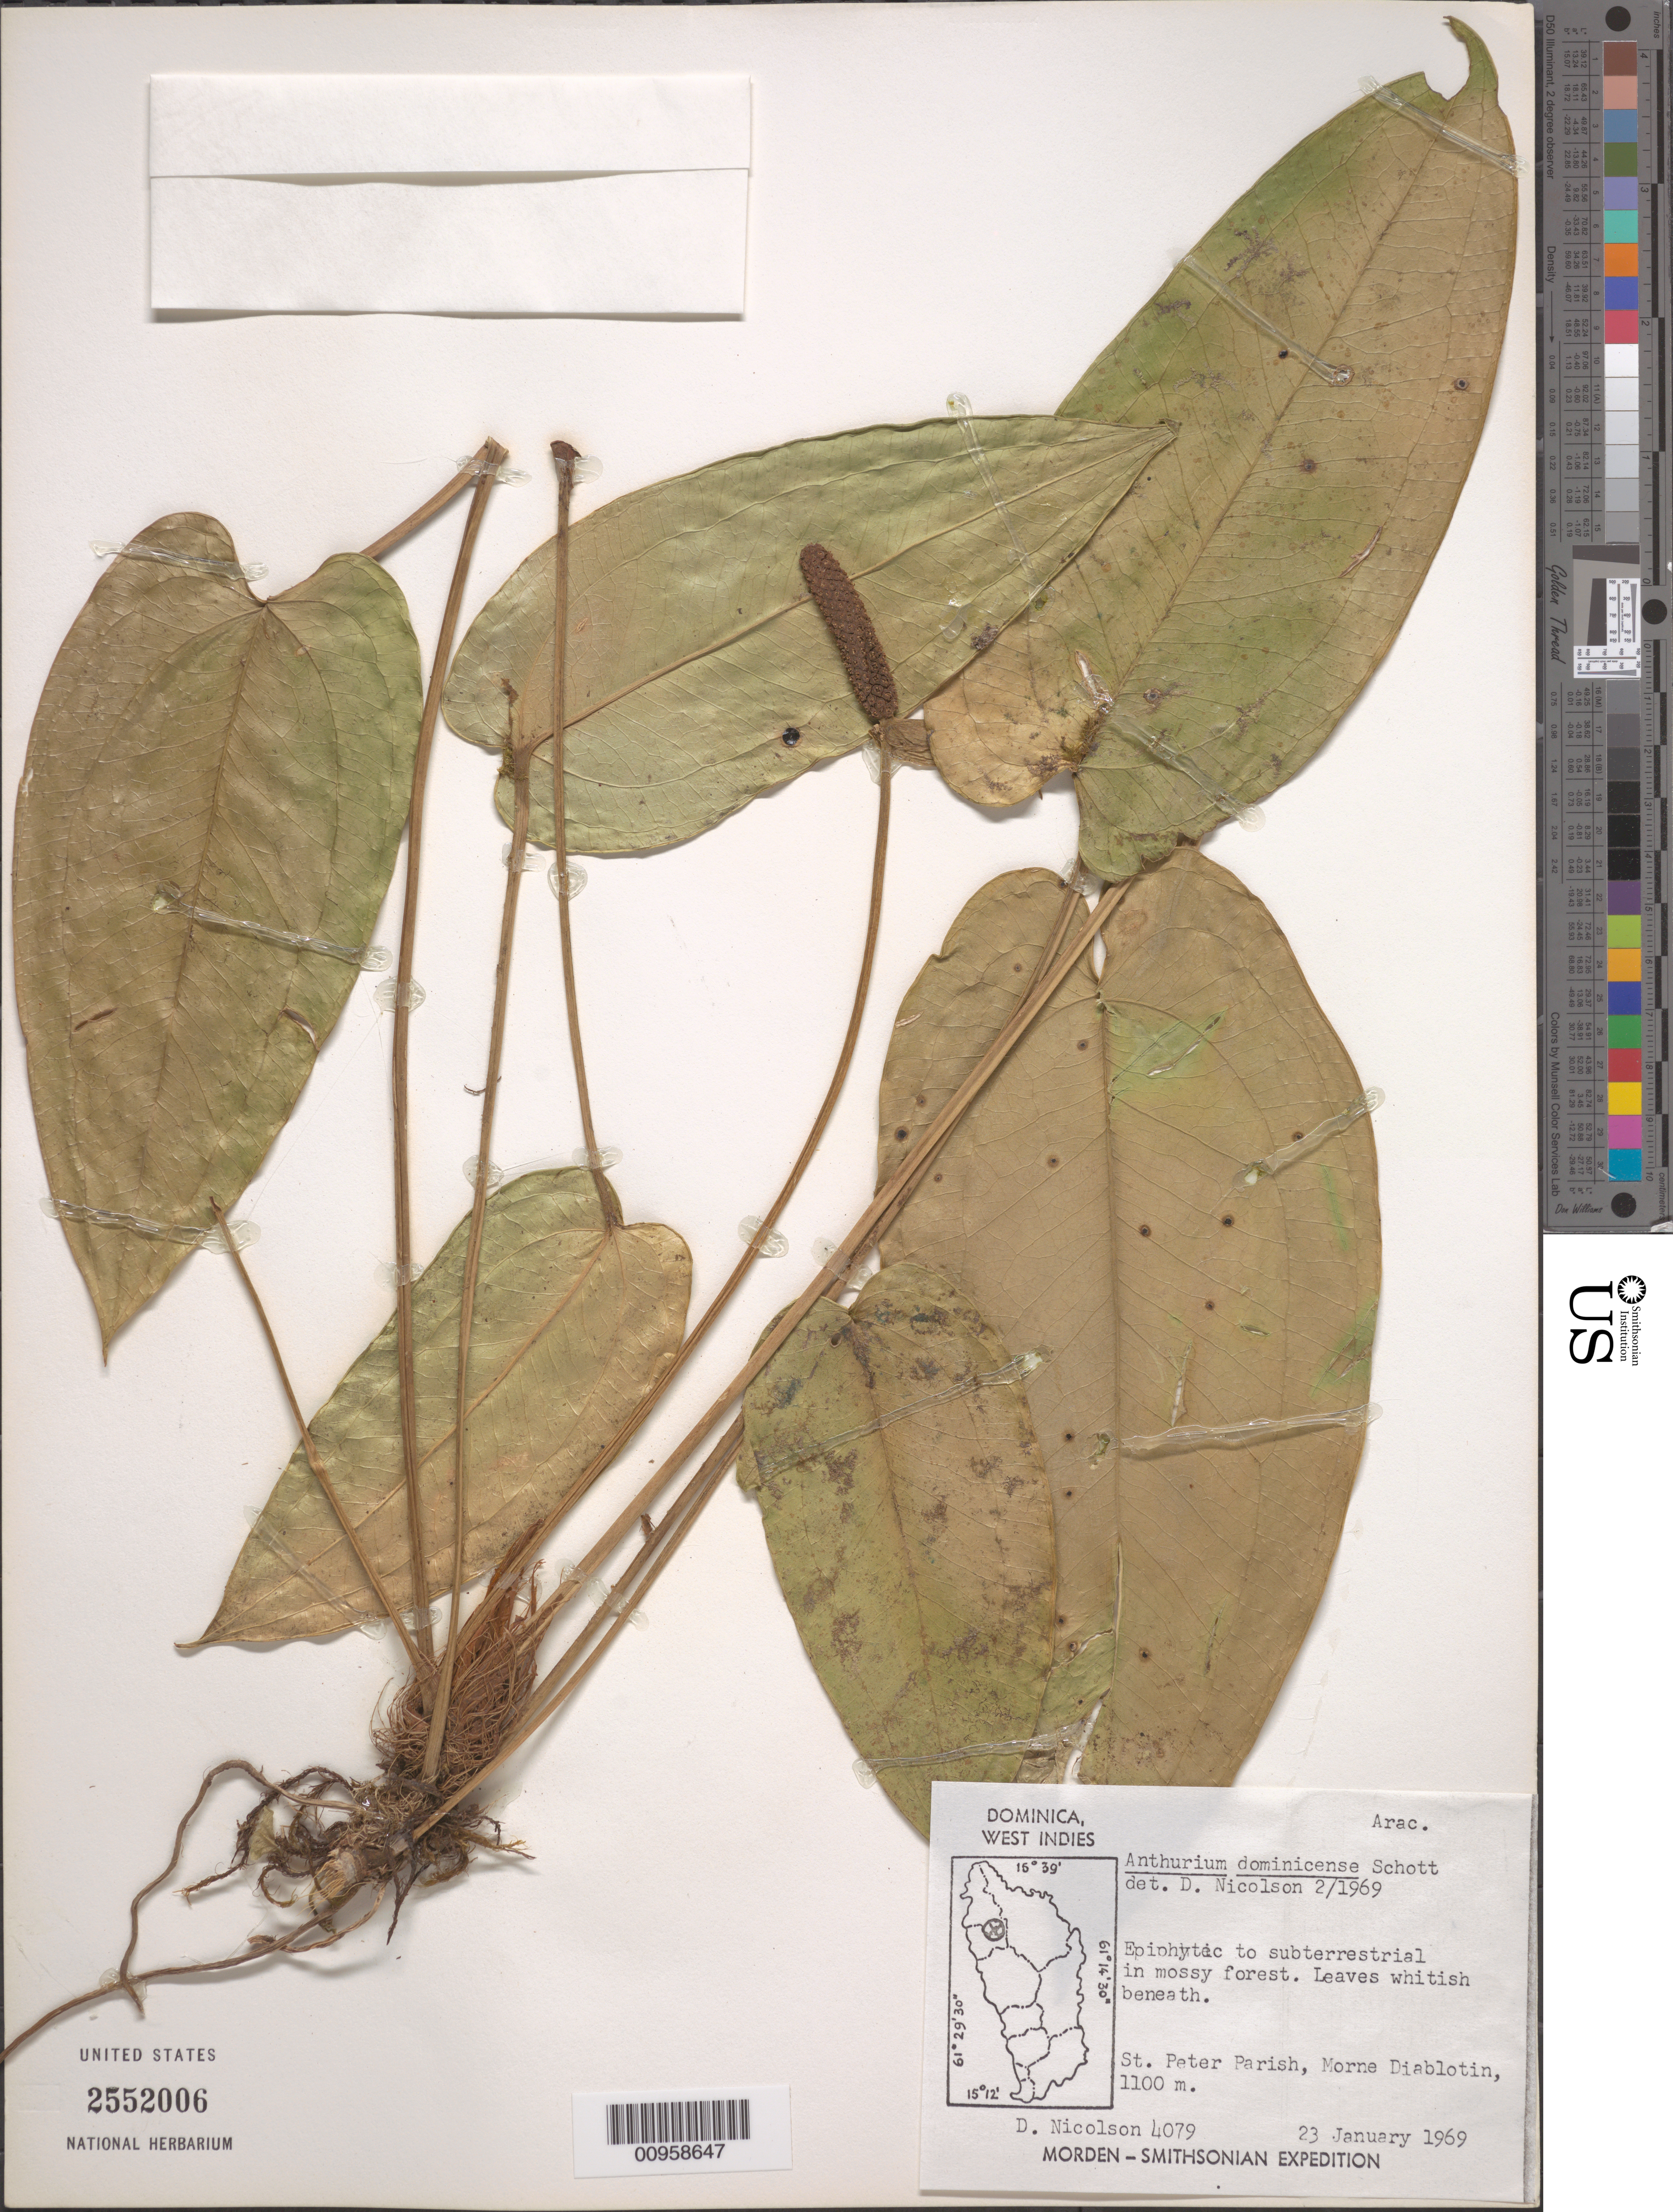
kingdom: Plantae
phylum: Tracheophyta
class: Liliopsida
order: Alismatales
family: Araceae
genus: Anthurium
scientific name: Anthurium dominicense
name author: Schott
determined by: Nicolson, Dan H.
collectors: D. H. Nicolson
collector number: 4079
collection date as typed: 23 Jan 1969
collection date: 1969-01-23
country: Dominica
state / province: St. Peter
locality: Morne Diablotin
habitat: In mossy forest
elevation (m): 1100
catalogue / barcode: US 2552006